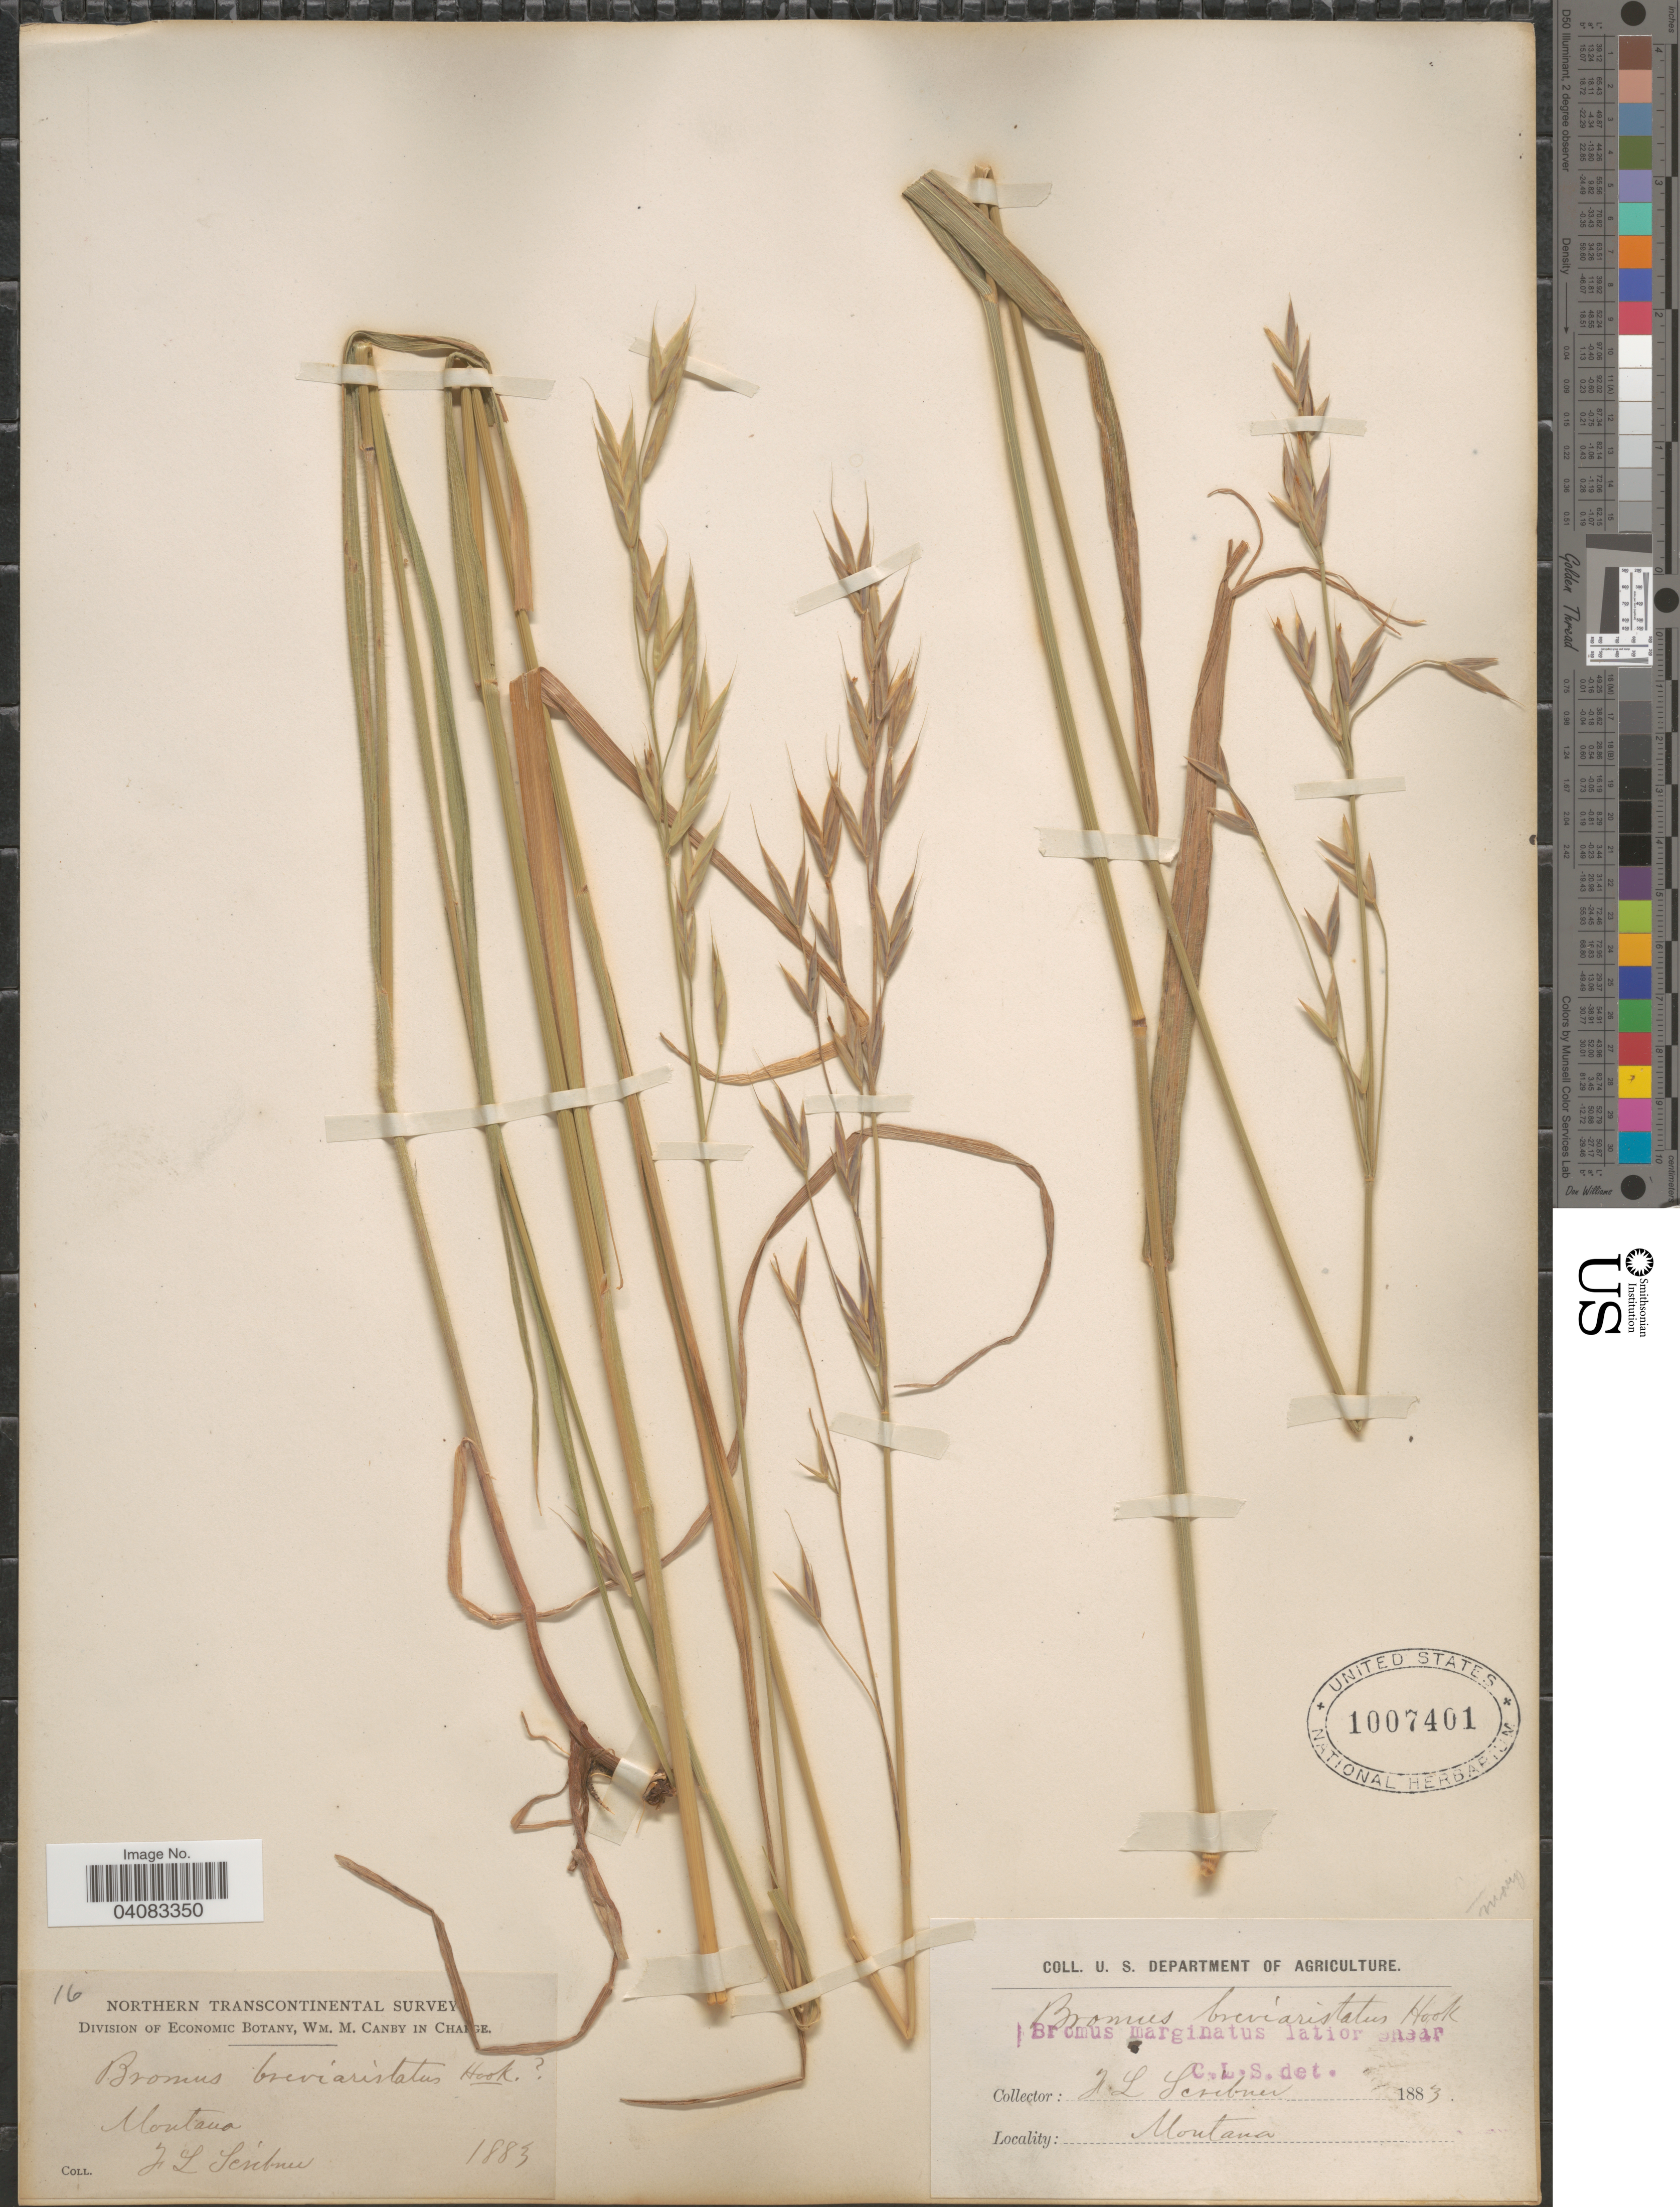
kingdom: Plantae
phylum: Tracheophyta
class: Liliopsida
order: Poales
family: Poaceae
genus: Bromus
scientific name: Bromus marginatus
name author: Nees ex Steud.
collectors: F. L. Scribner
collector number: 16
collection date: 1883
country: United States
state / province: Montana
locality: Northern Transcontinental Survey.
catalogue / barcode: US 1007401